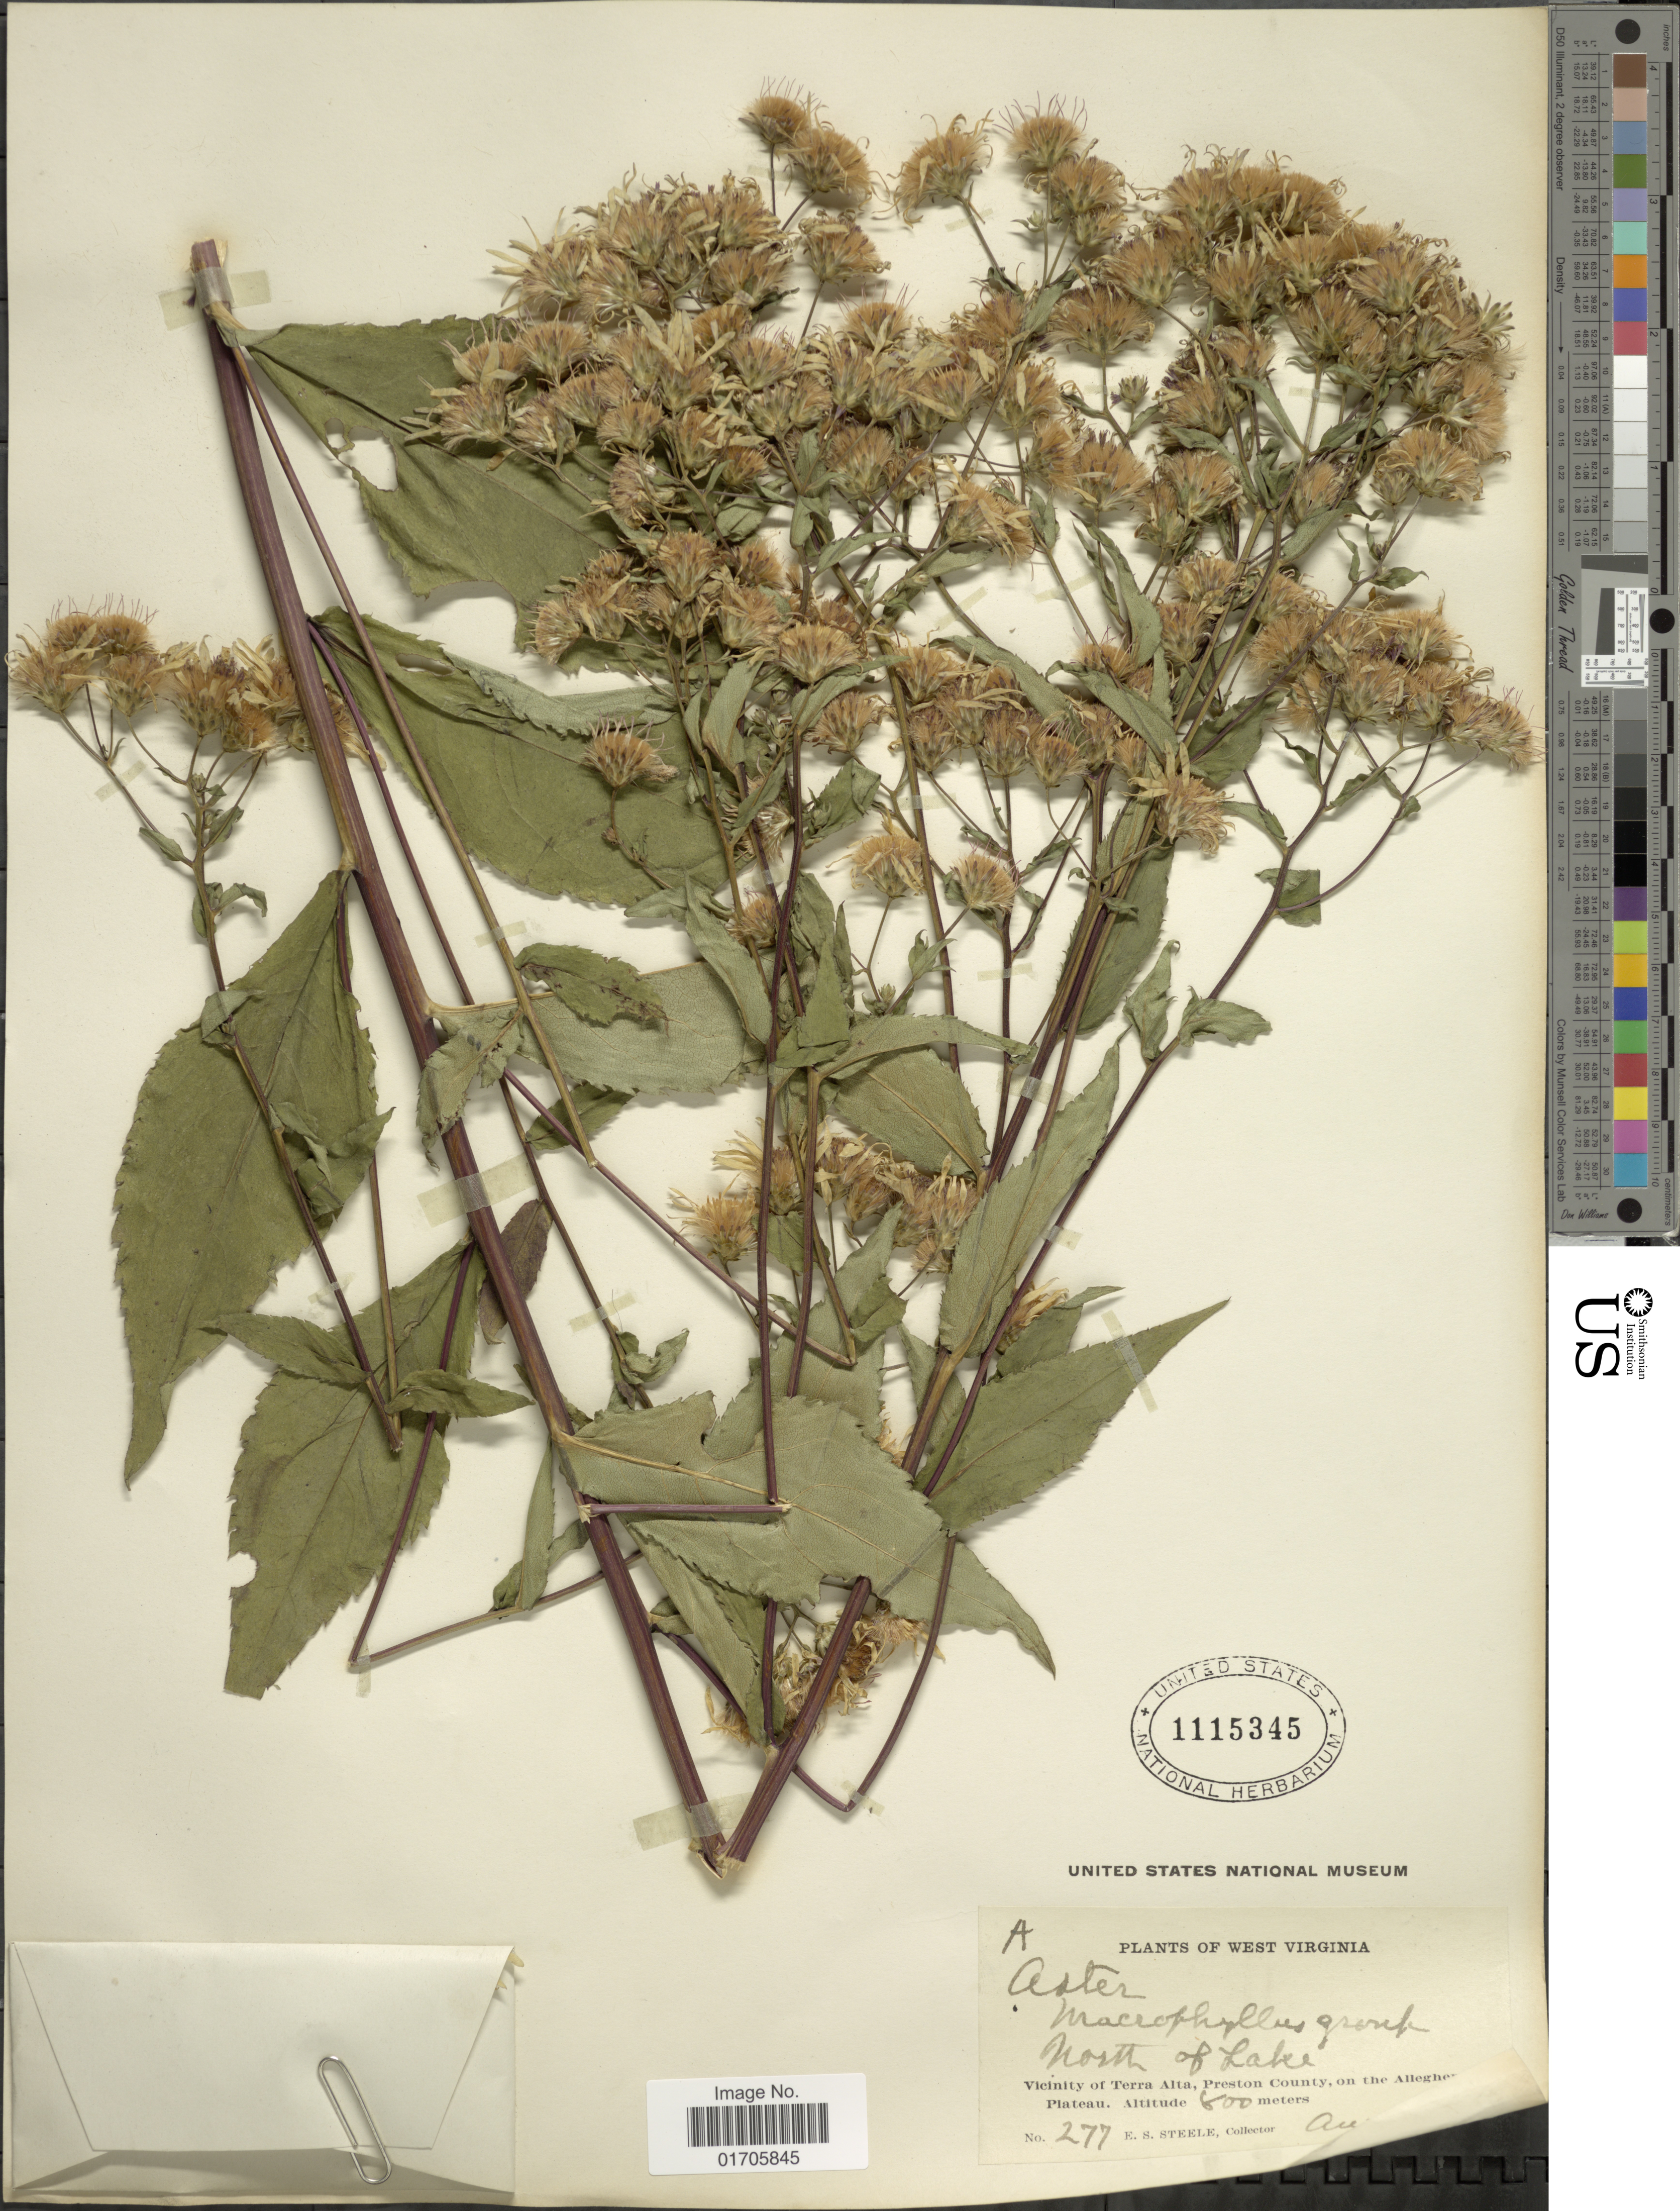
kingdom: Plantae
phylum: Tracheophyta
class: Magnoliopsida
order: Asterales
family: Asteraceae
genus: Eurybia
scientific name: Eurybia macrophylla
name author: (L.) Cass.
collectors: E. Steele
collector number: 277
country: United States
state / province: West Virginia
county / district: Preston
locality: North of Lake. Vicinity of Terra Alta, Preston County, on the Allegheny Plateau.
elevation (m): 600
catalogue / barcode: US 1115345